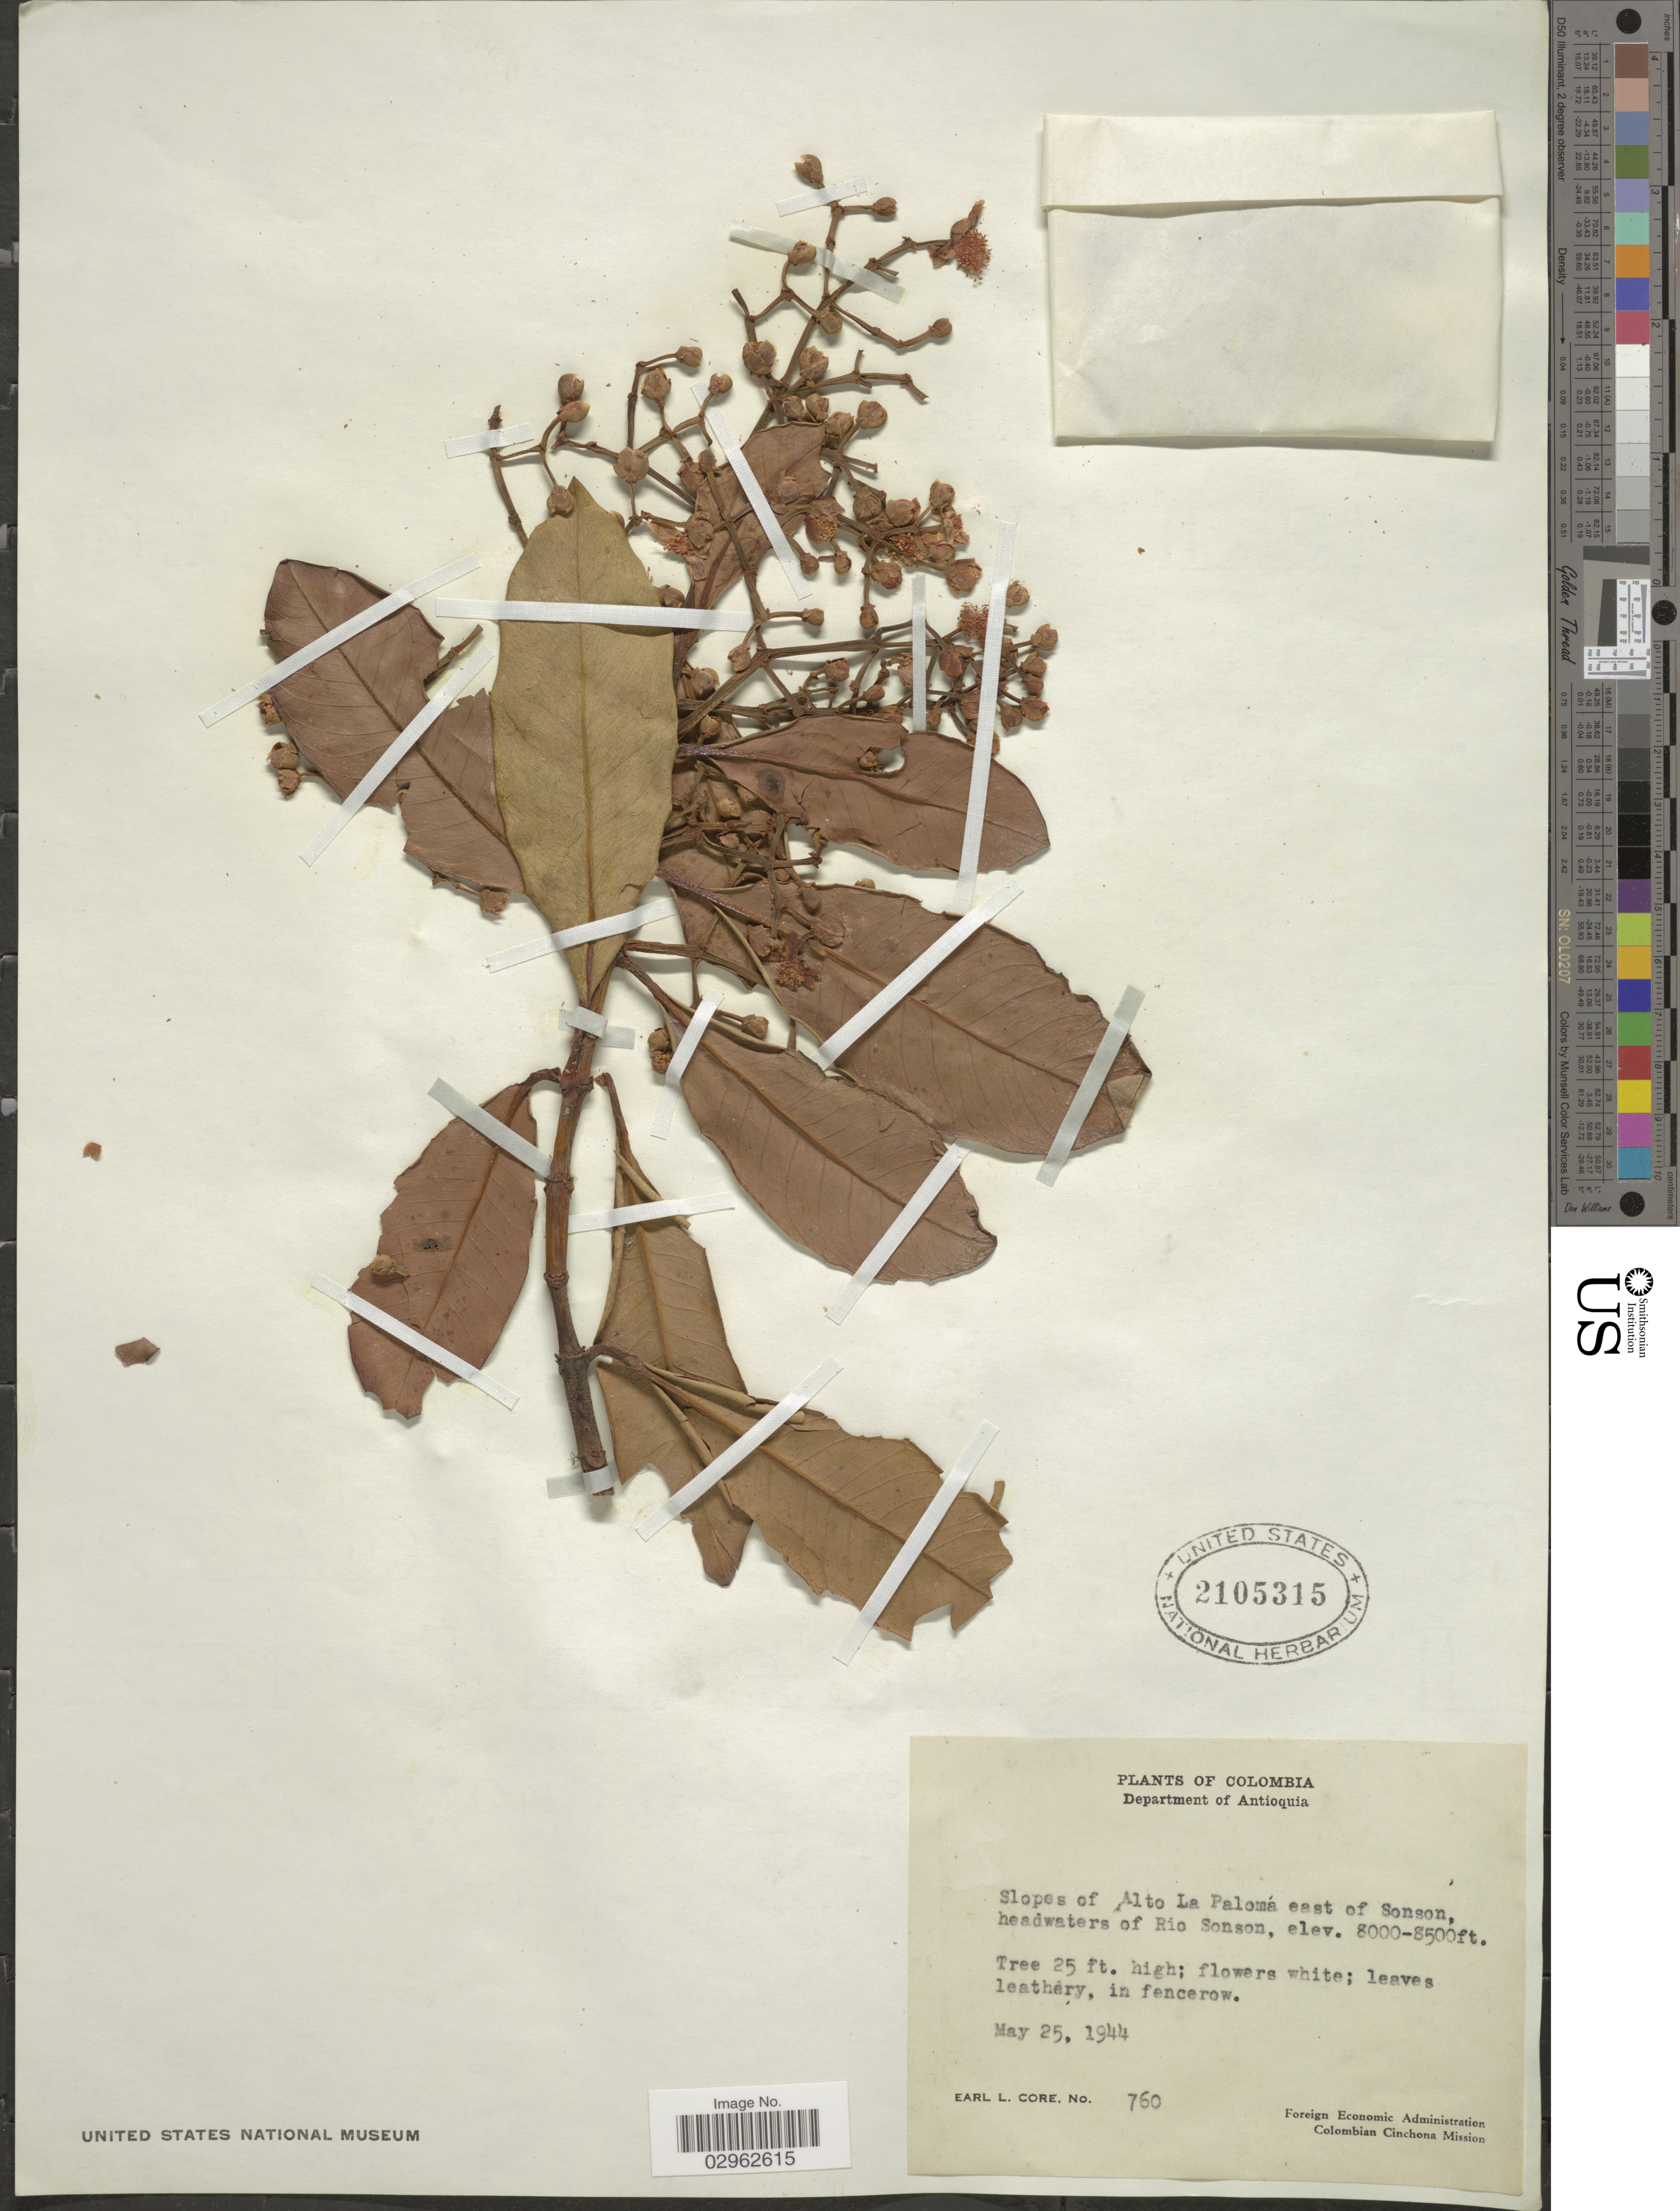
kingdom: Plantae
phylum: Tracheophyta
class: Magnoliopsida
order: Malpighiales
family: Clusiaceae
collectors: E. L. Core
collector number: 760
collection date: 1944-05-25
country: Colombia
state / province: Antioquia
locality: Department of Antioquia, Slopes of Alto La Palomá east of Sonson, headwaters of Rio Sonson.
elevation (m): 2438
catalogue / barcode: US 2105315